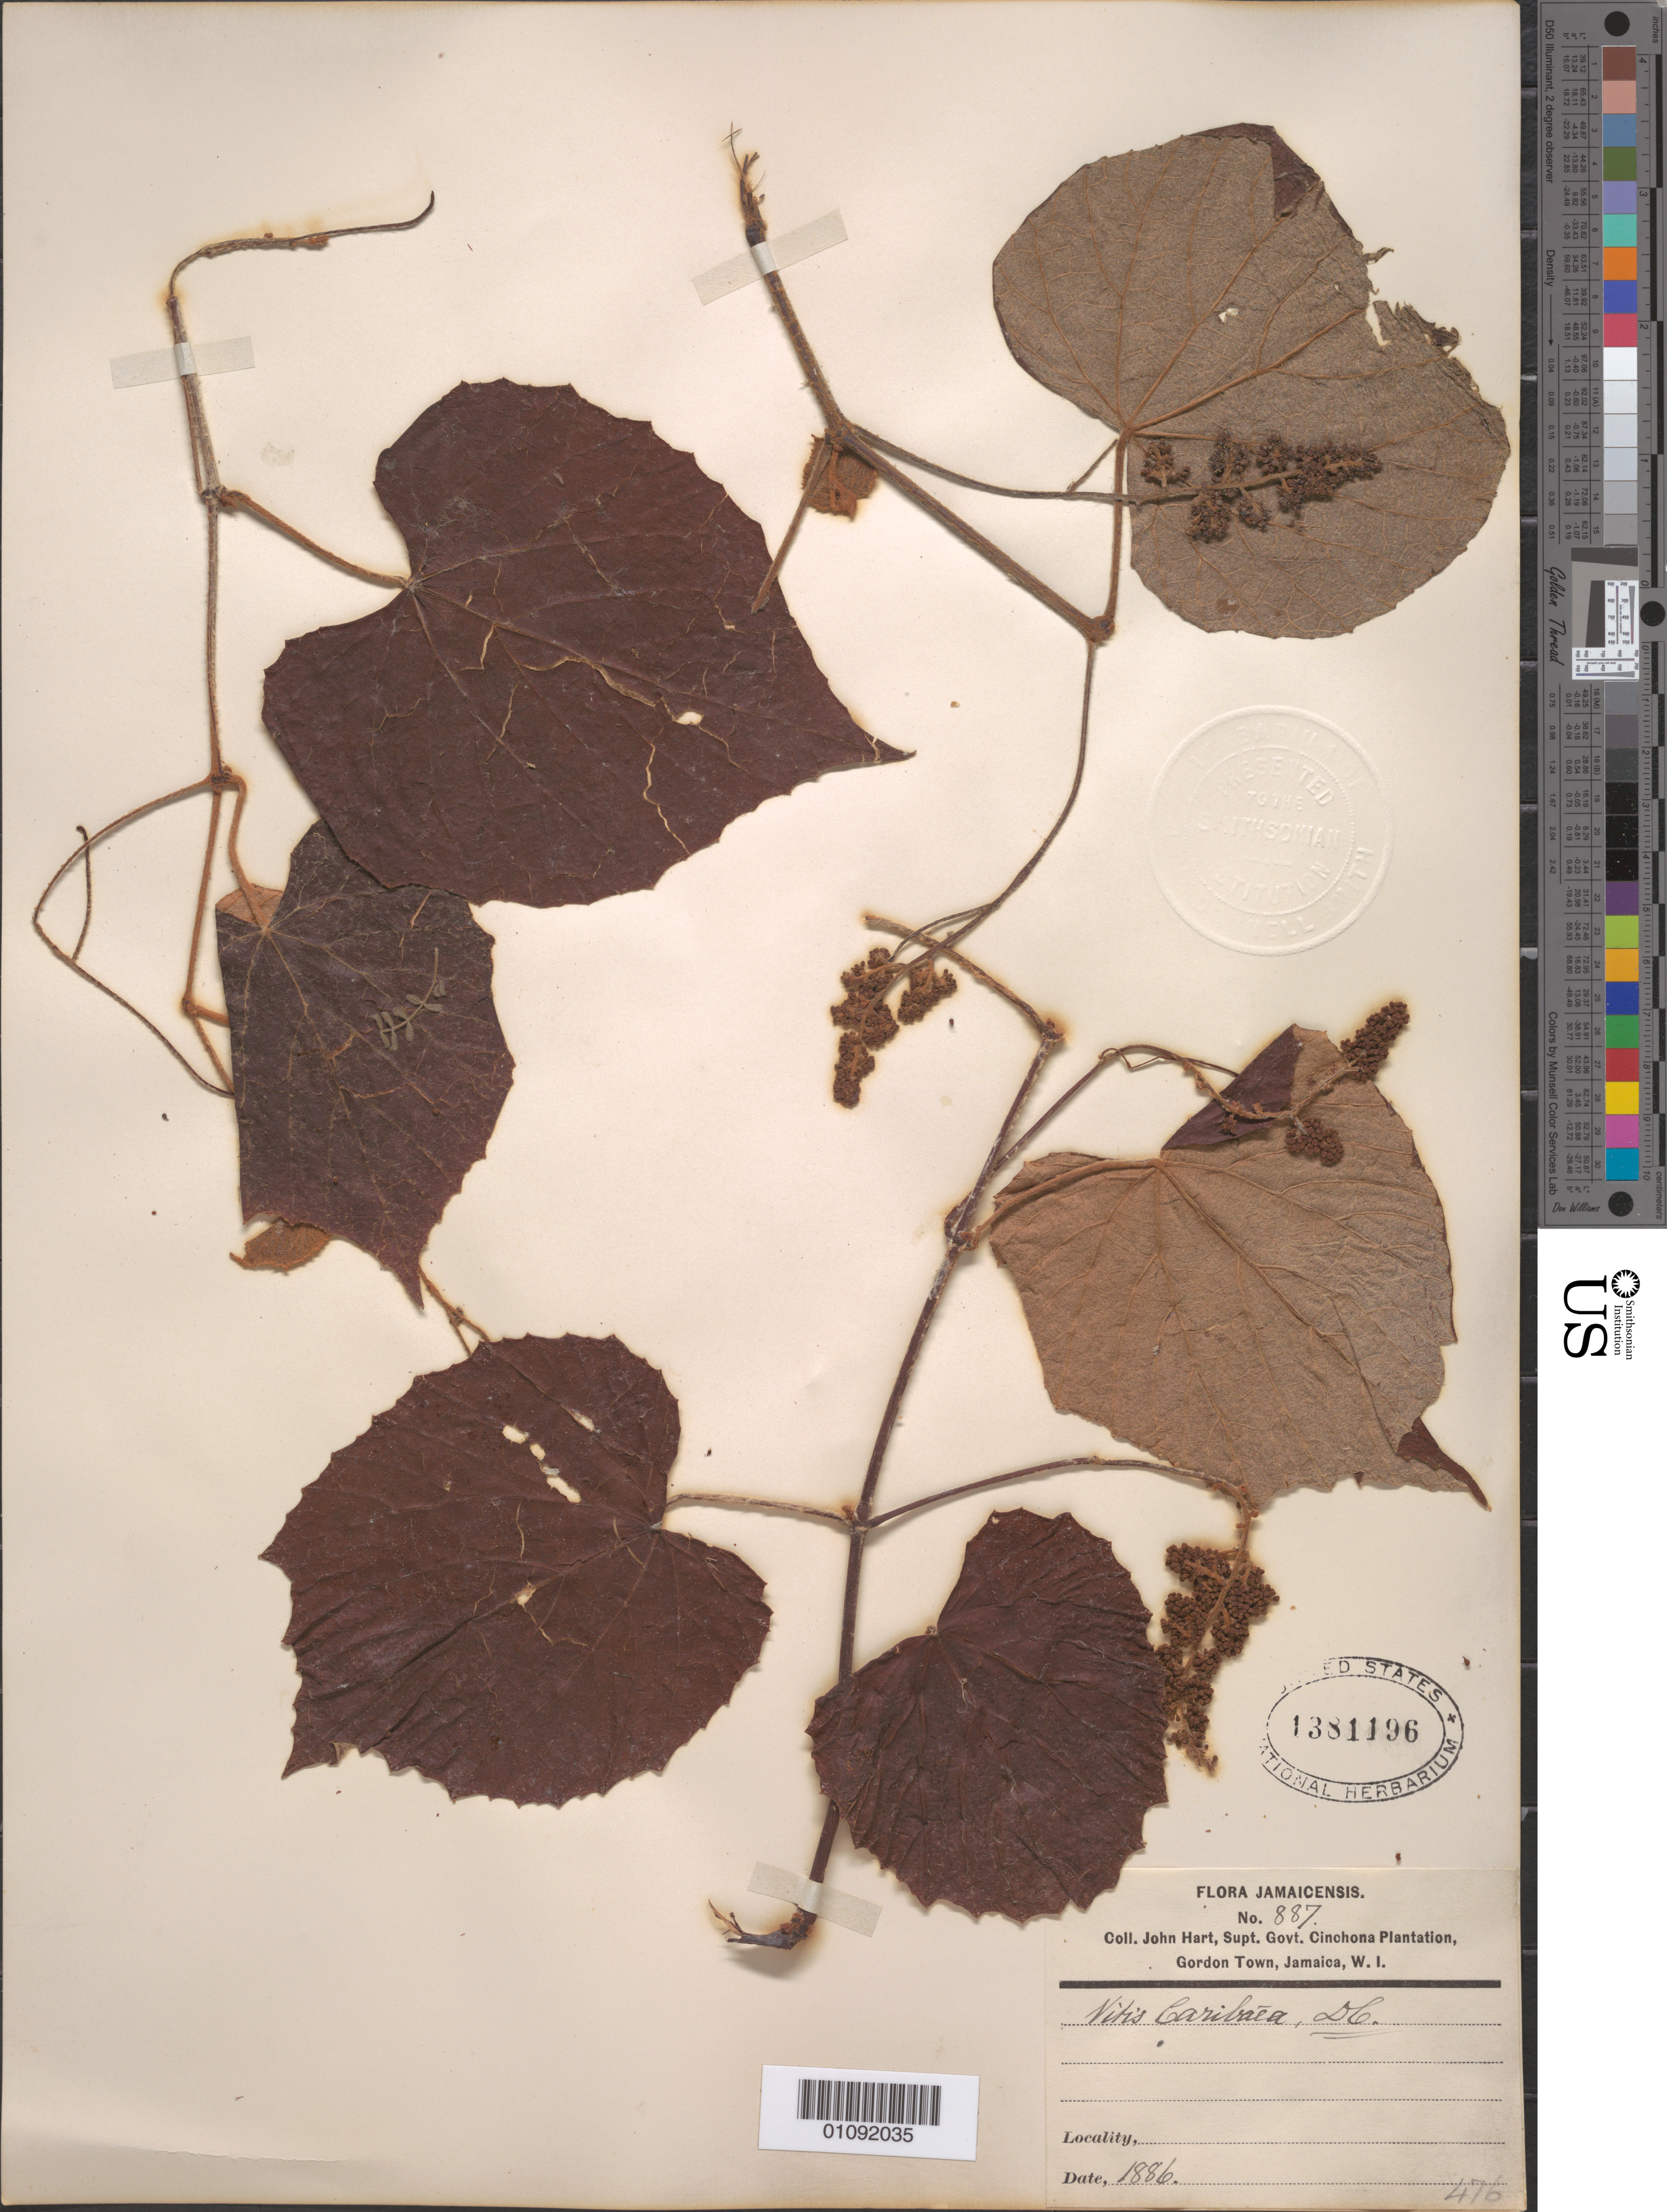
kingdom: Plantae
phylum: Tracheophyta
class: Magnoliopsida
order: Vitales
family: Vitaceae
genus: Vitis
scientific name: Vitis tiliifolia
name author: Humb. & Bonpl. ex Schult.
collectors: J. Hart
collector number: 887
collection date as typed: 1886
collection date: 1886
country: Jamaica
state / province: Saint Andrew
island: Jamaica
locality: Supt. Govt. Cinchona Plantation, Gordon Town, Jamaica, W.I.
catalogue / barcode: US 1381196